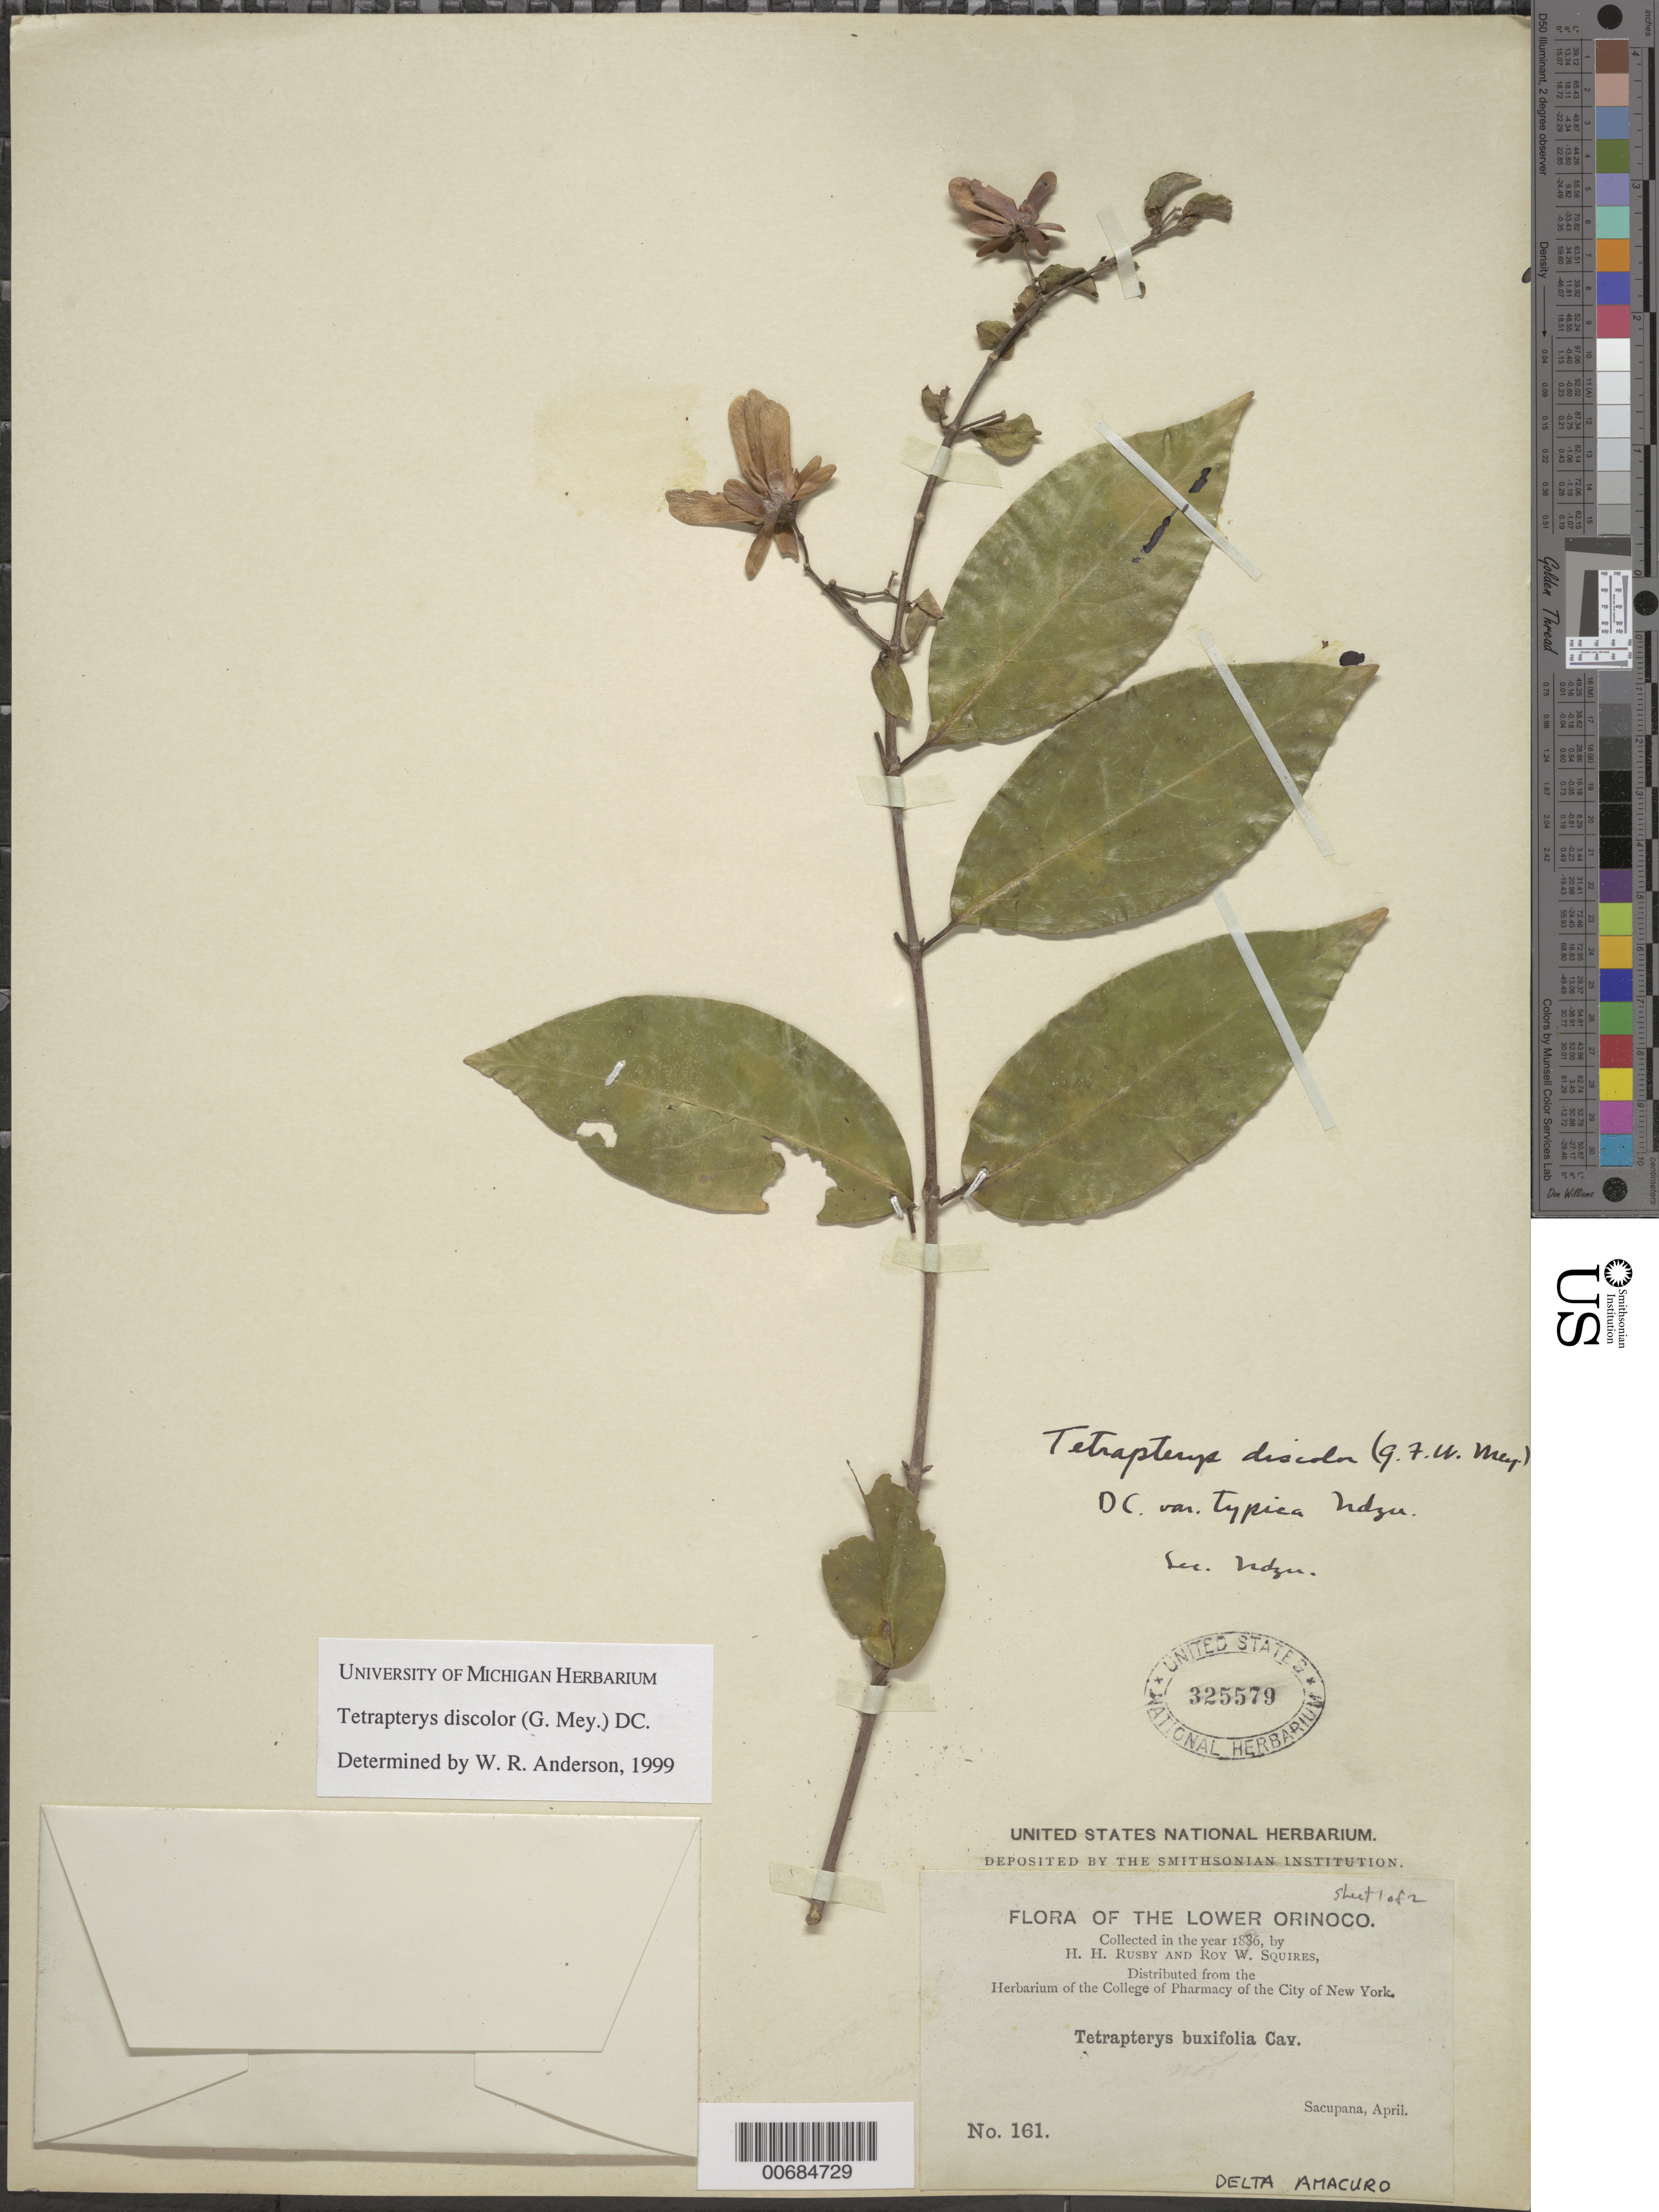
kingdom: Plantae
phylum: Tracheophyta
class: Magnoliopsida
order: Malpighiales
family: Malpighiaceae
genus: Tetrapterys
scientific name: Tetrapterys discolor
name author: (G. Mey.) DC.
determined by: Anderson, W. R., (MICH), University of Michigan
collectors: H. H. Rusby & R. Squires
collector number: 161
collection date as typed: April 1896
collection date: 1896-04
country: Venezuela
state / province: Delta Amacuro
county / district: Antonio Díaz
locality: Lower Orinoco, Sacupana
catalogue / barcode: US 325579